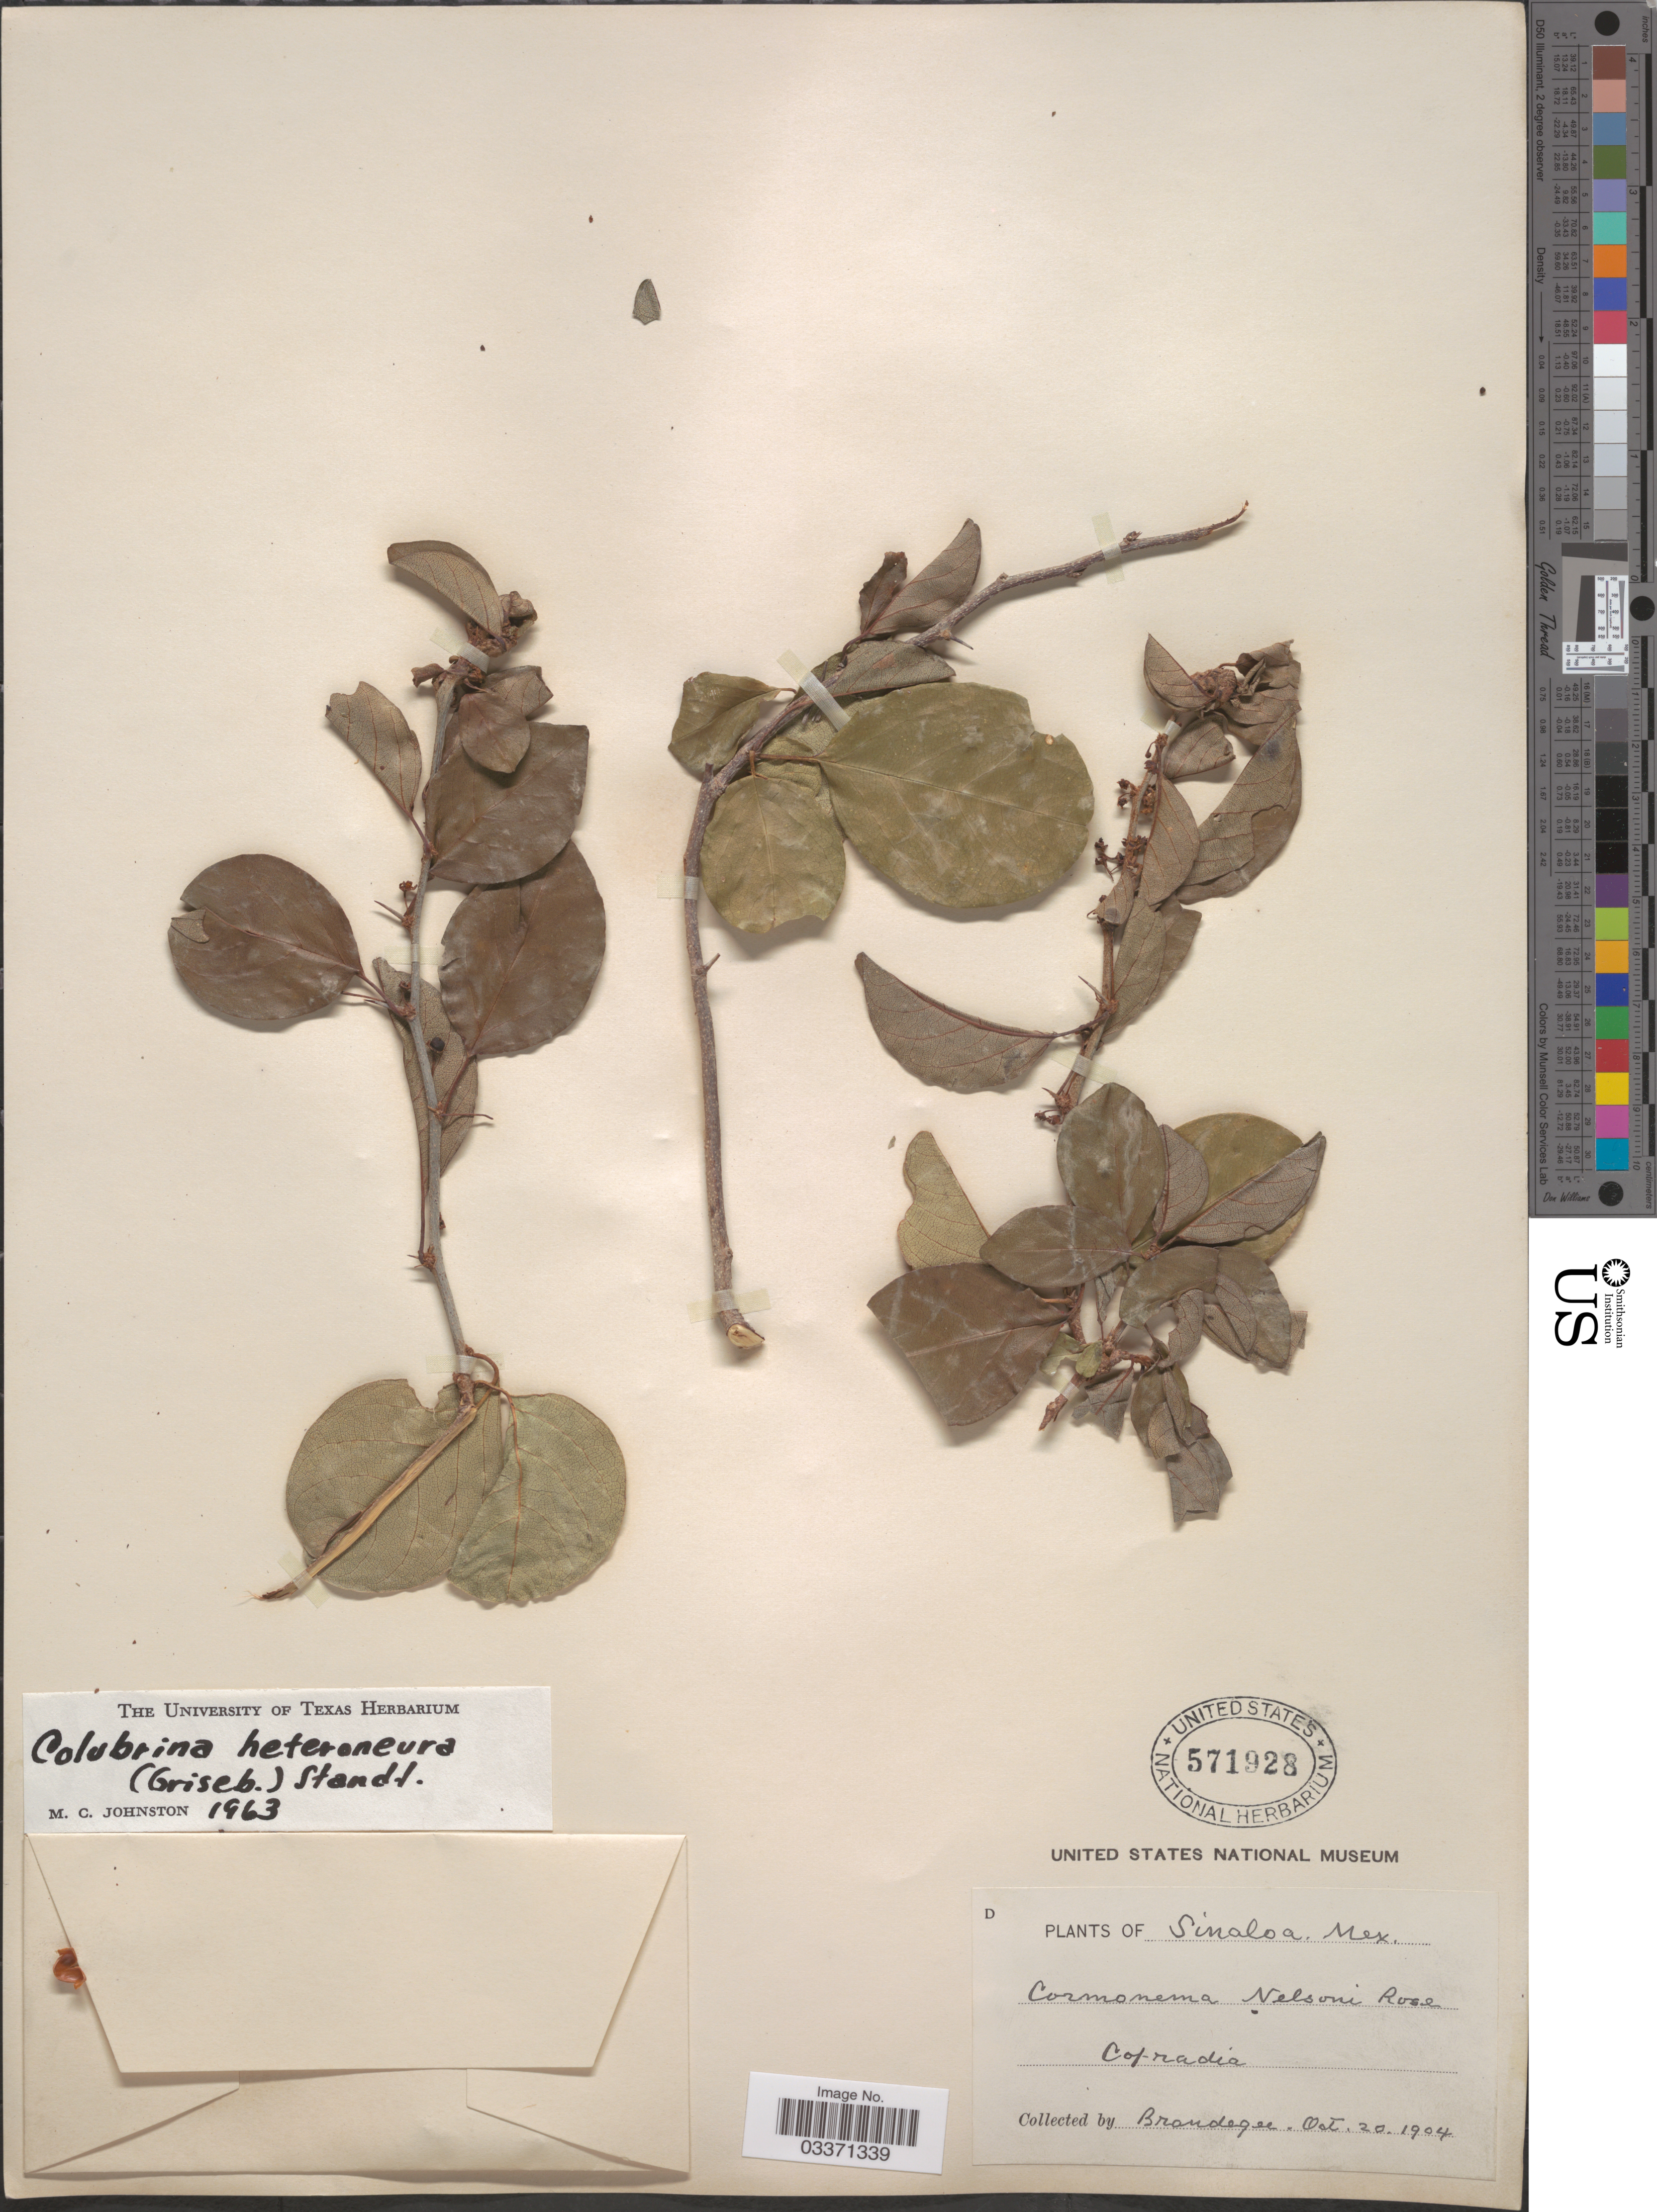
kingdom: Plantae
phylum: Tracheophyta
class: Magnoliopsida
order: Rosales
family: Rhamnaceae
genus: Colubrina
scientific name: Colubrina heteroneura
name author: (Griseb.) Standl.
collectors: -- Brandegee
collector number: D?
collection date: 1904-10-20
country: Mexico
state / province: Sinaloa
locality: Cofradia.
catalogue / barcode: US 571928